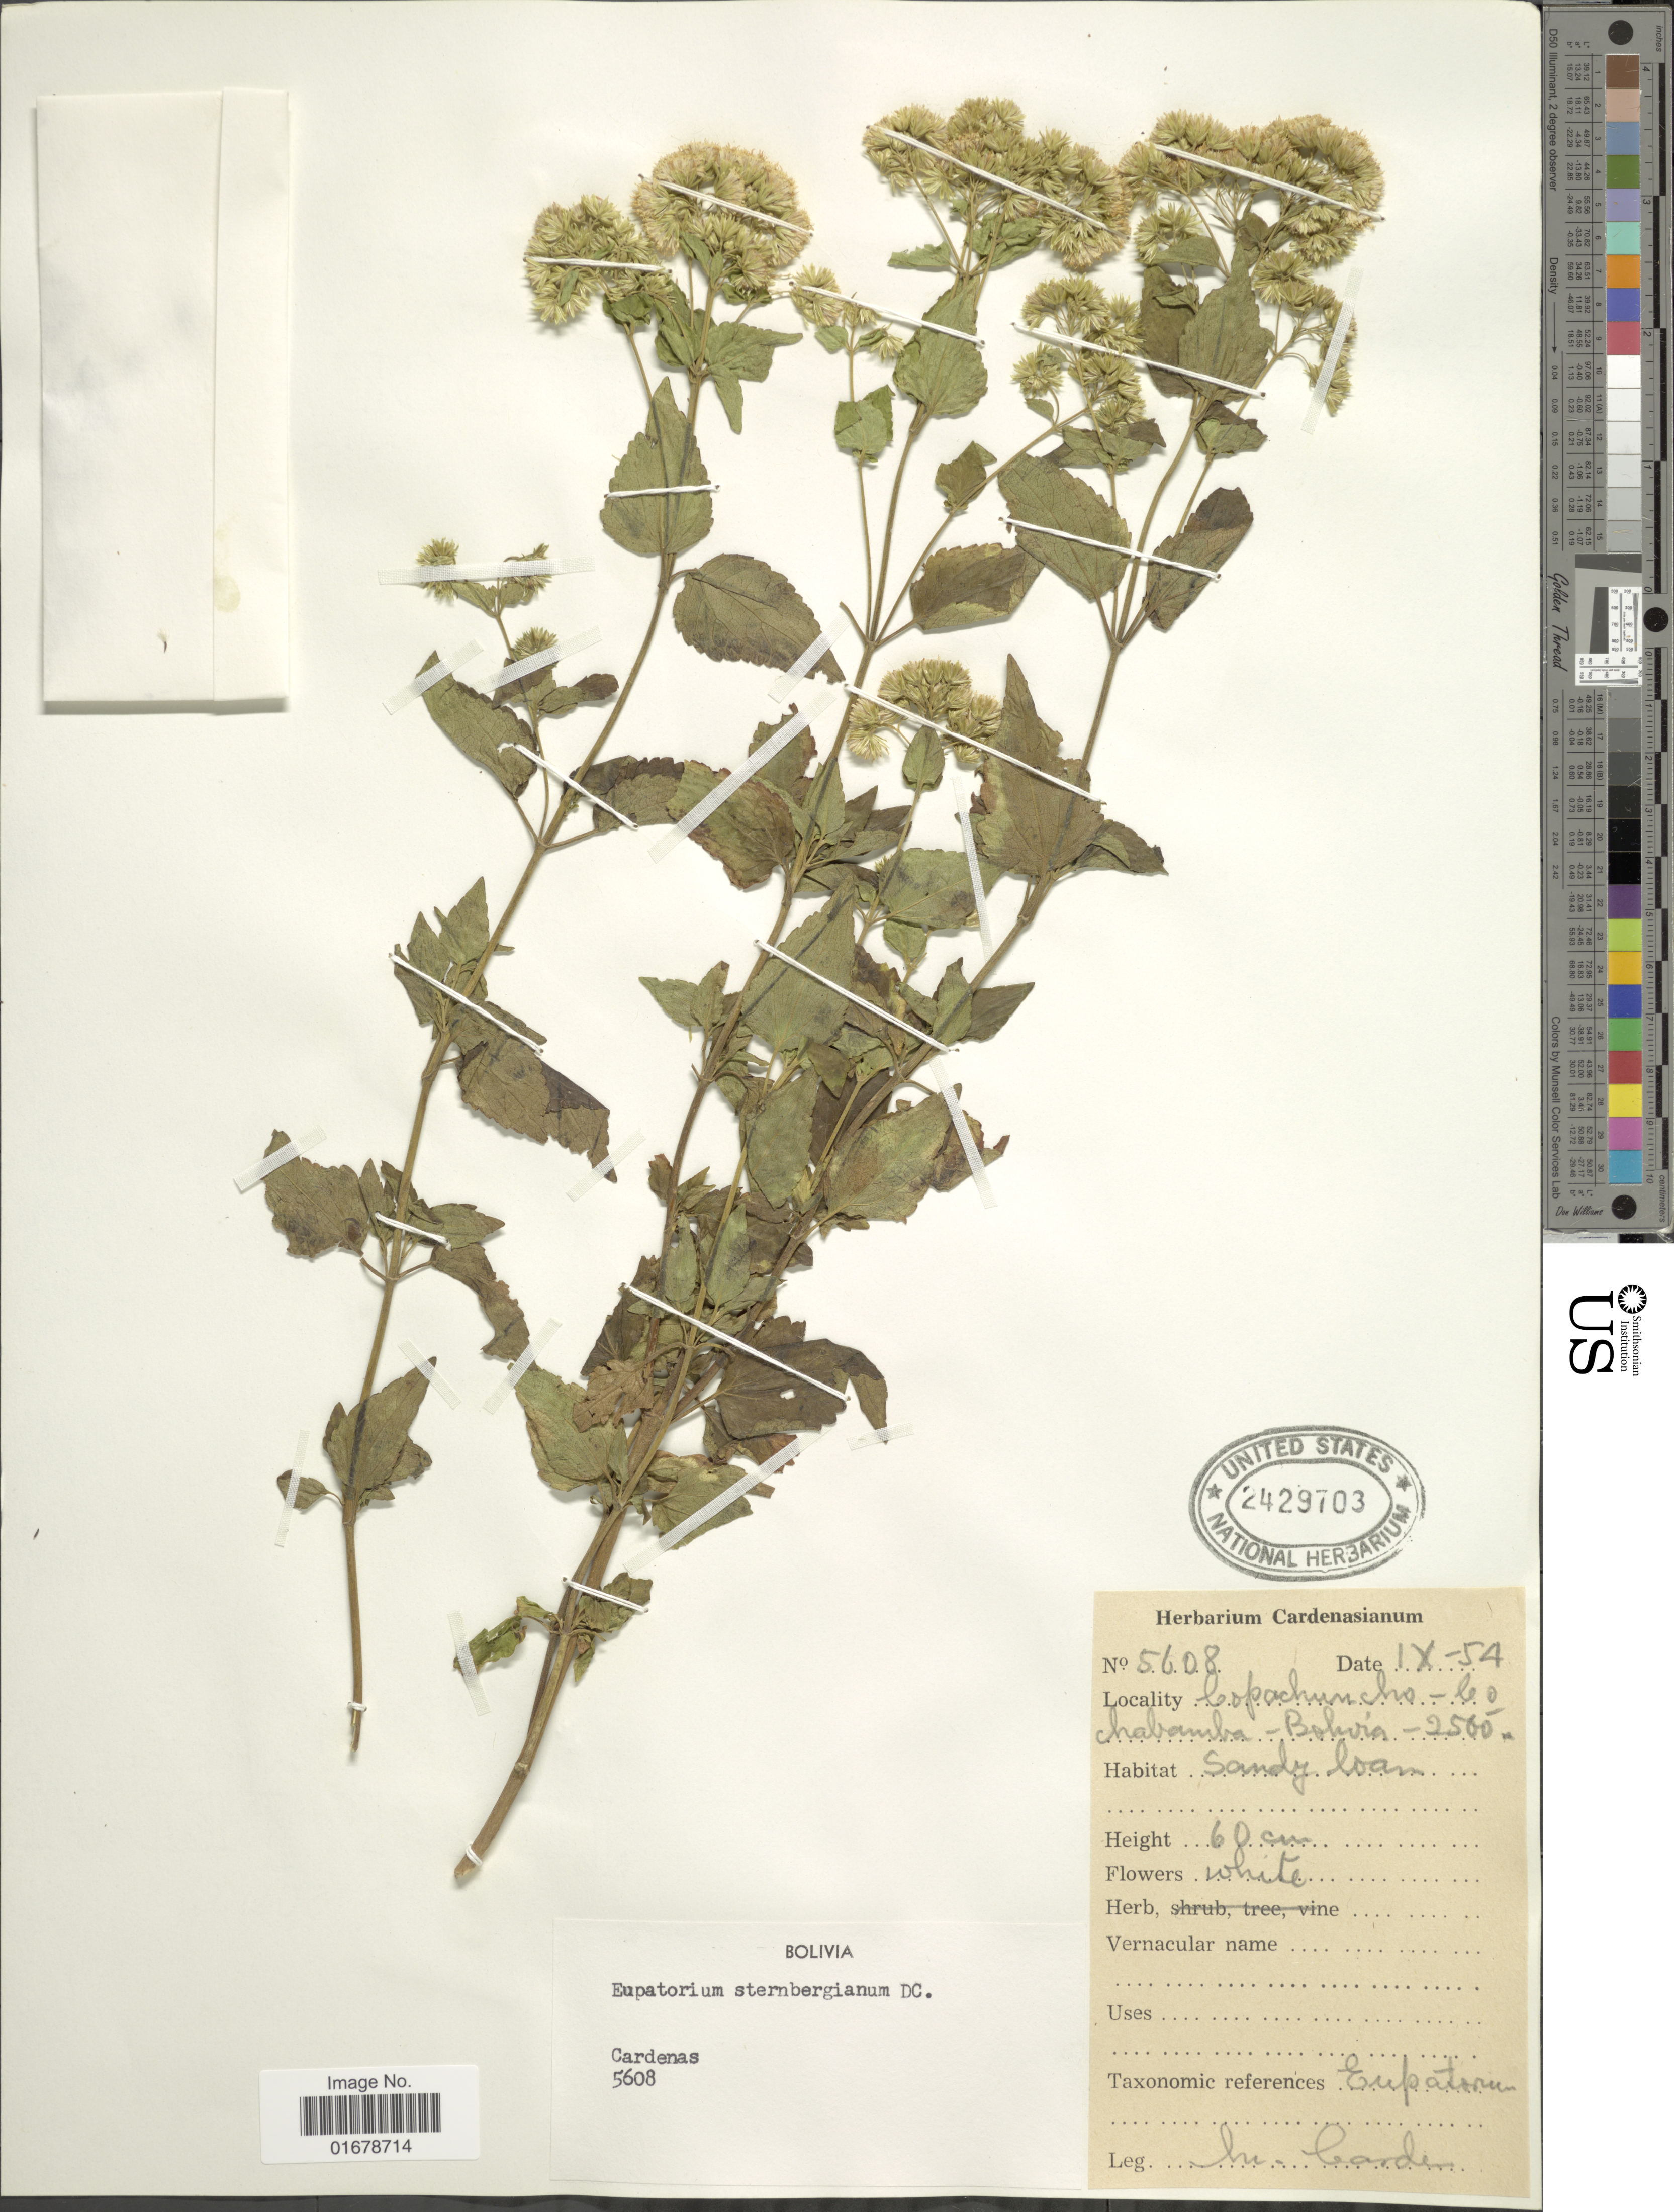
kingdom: Plantae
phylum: Tracheophyta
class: Magnoliopsida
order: Asterales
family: Asteraceae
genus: Ageratina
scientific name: Ageratina sternbergiana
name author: (DC.) R.M. King & H. Rob.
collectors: -. Carden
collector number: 5608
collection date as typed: Transcribed d/m/y: /9/54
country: Bolivia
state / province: Cochabamba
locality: Copachuncho, Cochabamba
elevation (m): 2500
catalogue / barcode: US 2429703